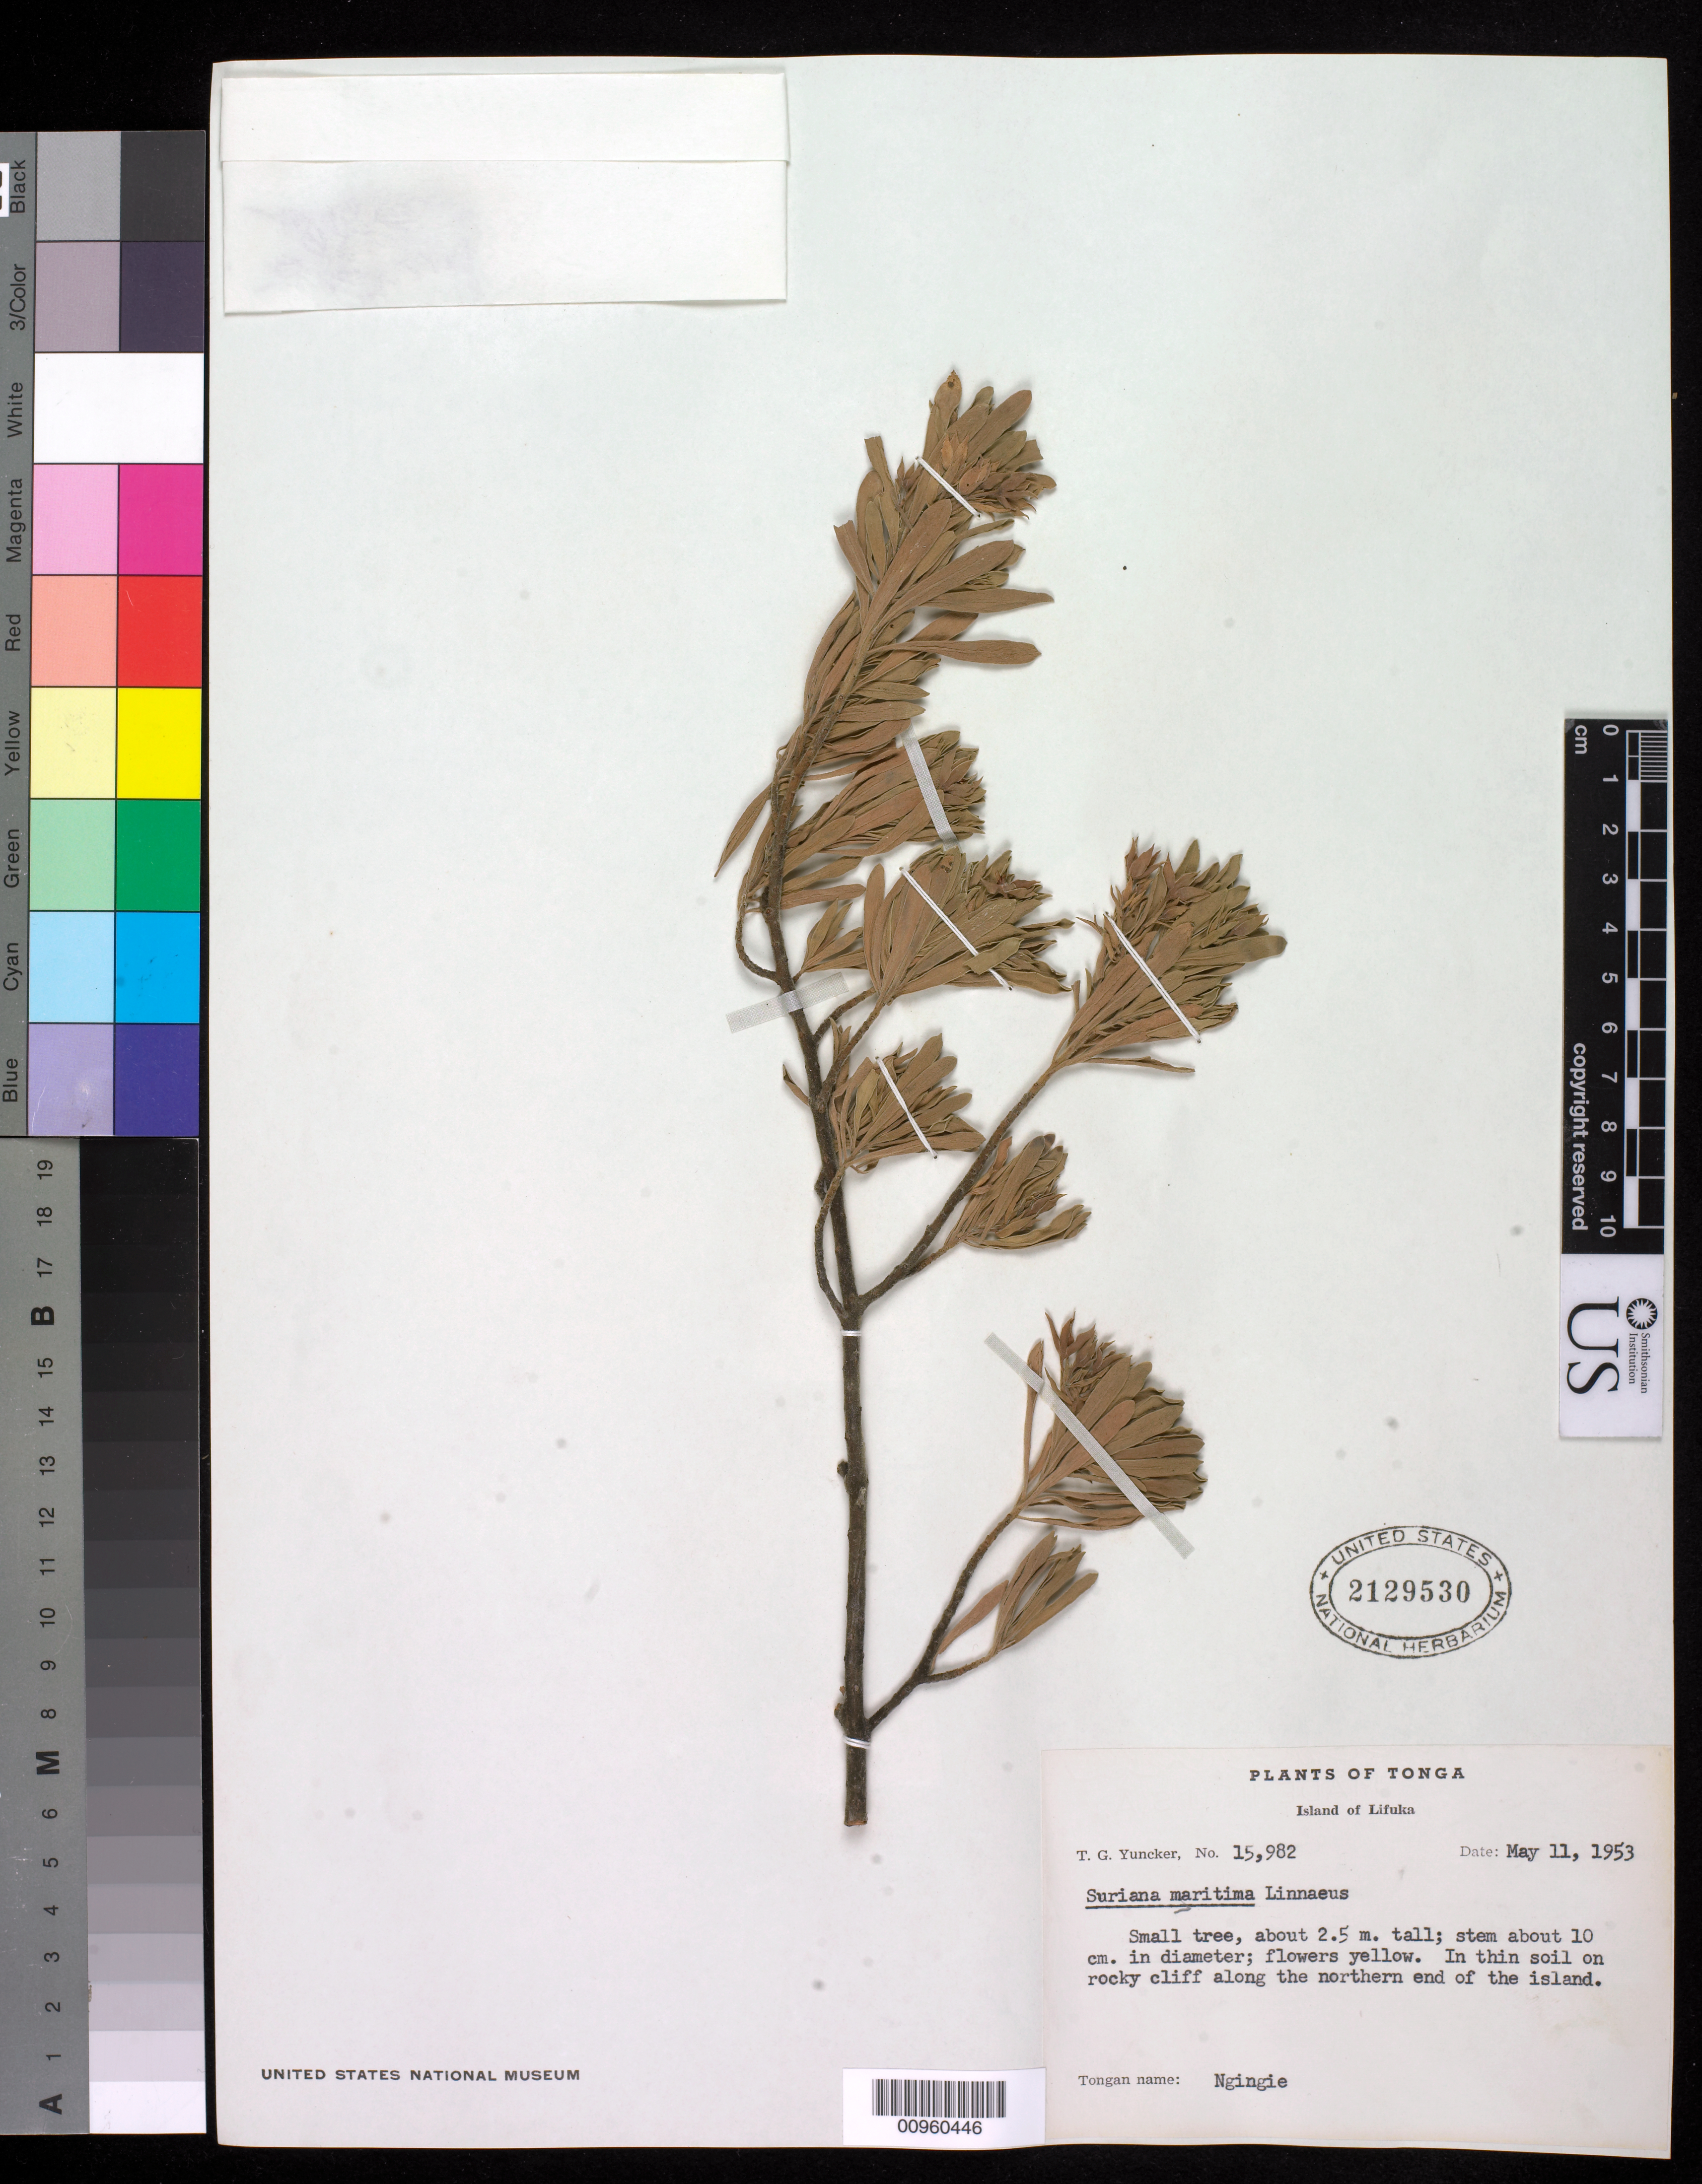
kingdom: Plantae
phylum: Tracheophyta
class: Magnoliopsida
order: Fabales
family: Surianaceae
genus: Suriana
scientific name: Suriana maritima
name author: L.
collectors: T. G. Yuncker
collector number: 15982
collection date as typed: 11 May 1953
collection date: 1953-05-11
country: Tonga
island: Lifuka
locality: Tonga, Northern end of island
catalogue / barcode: US 2129530